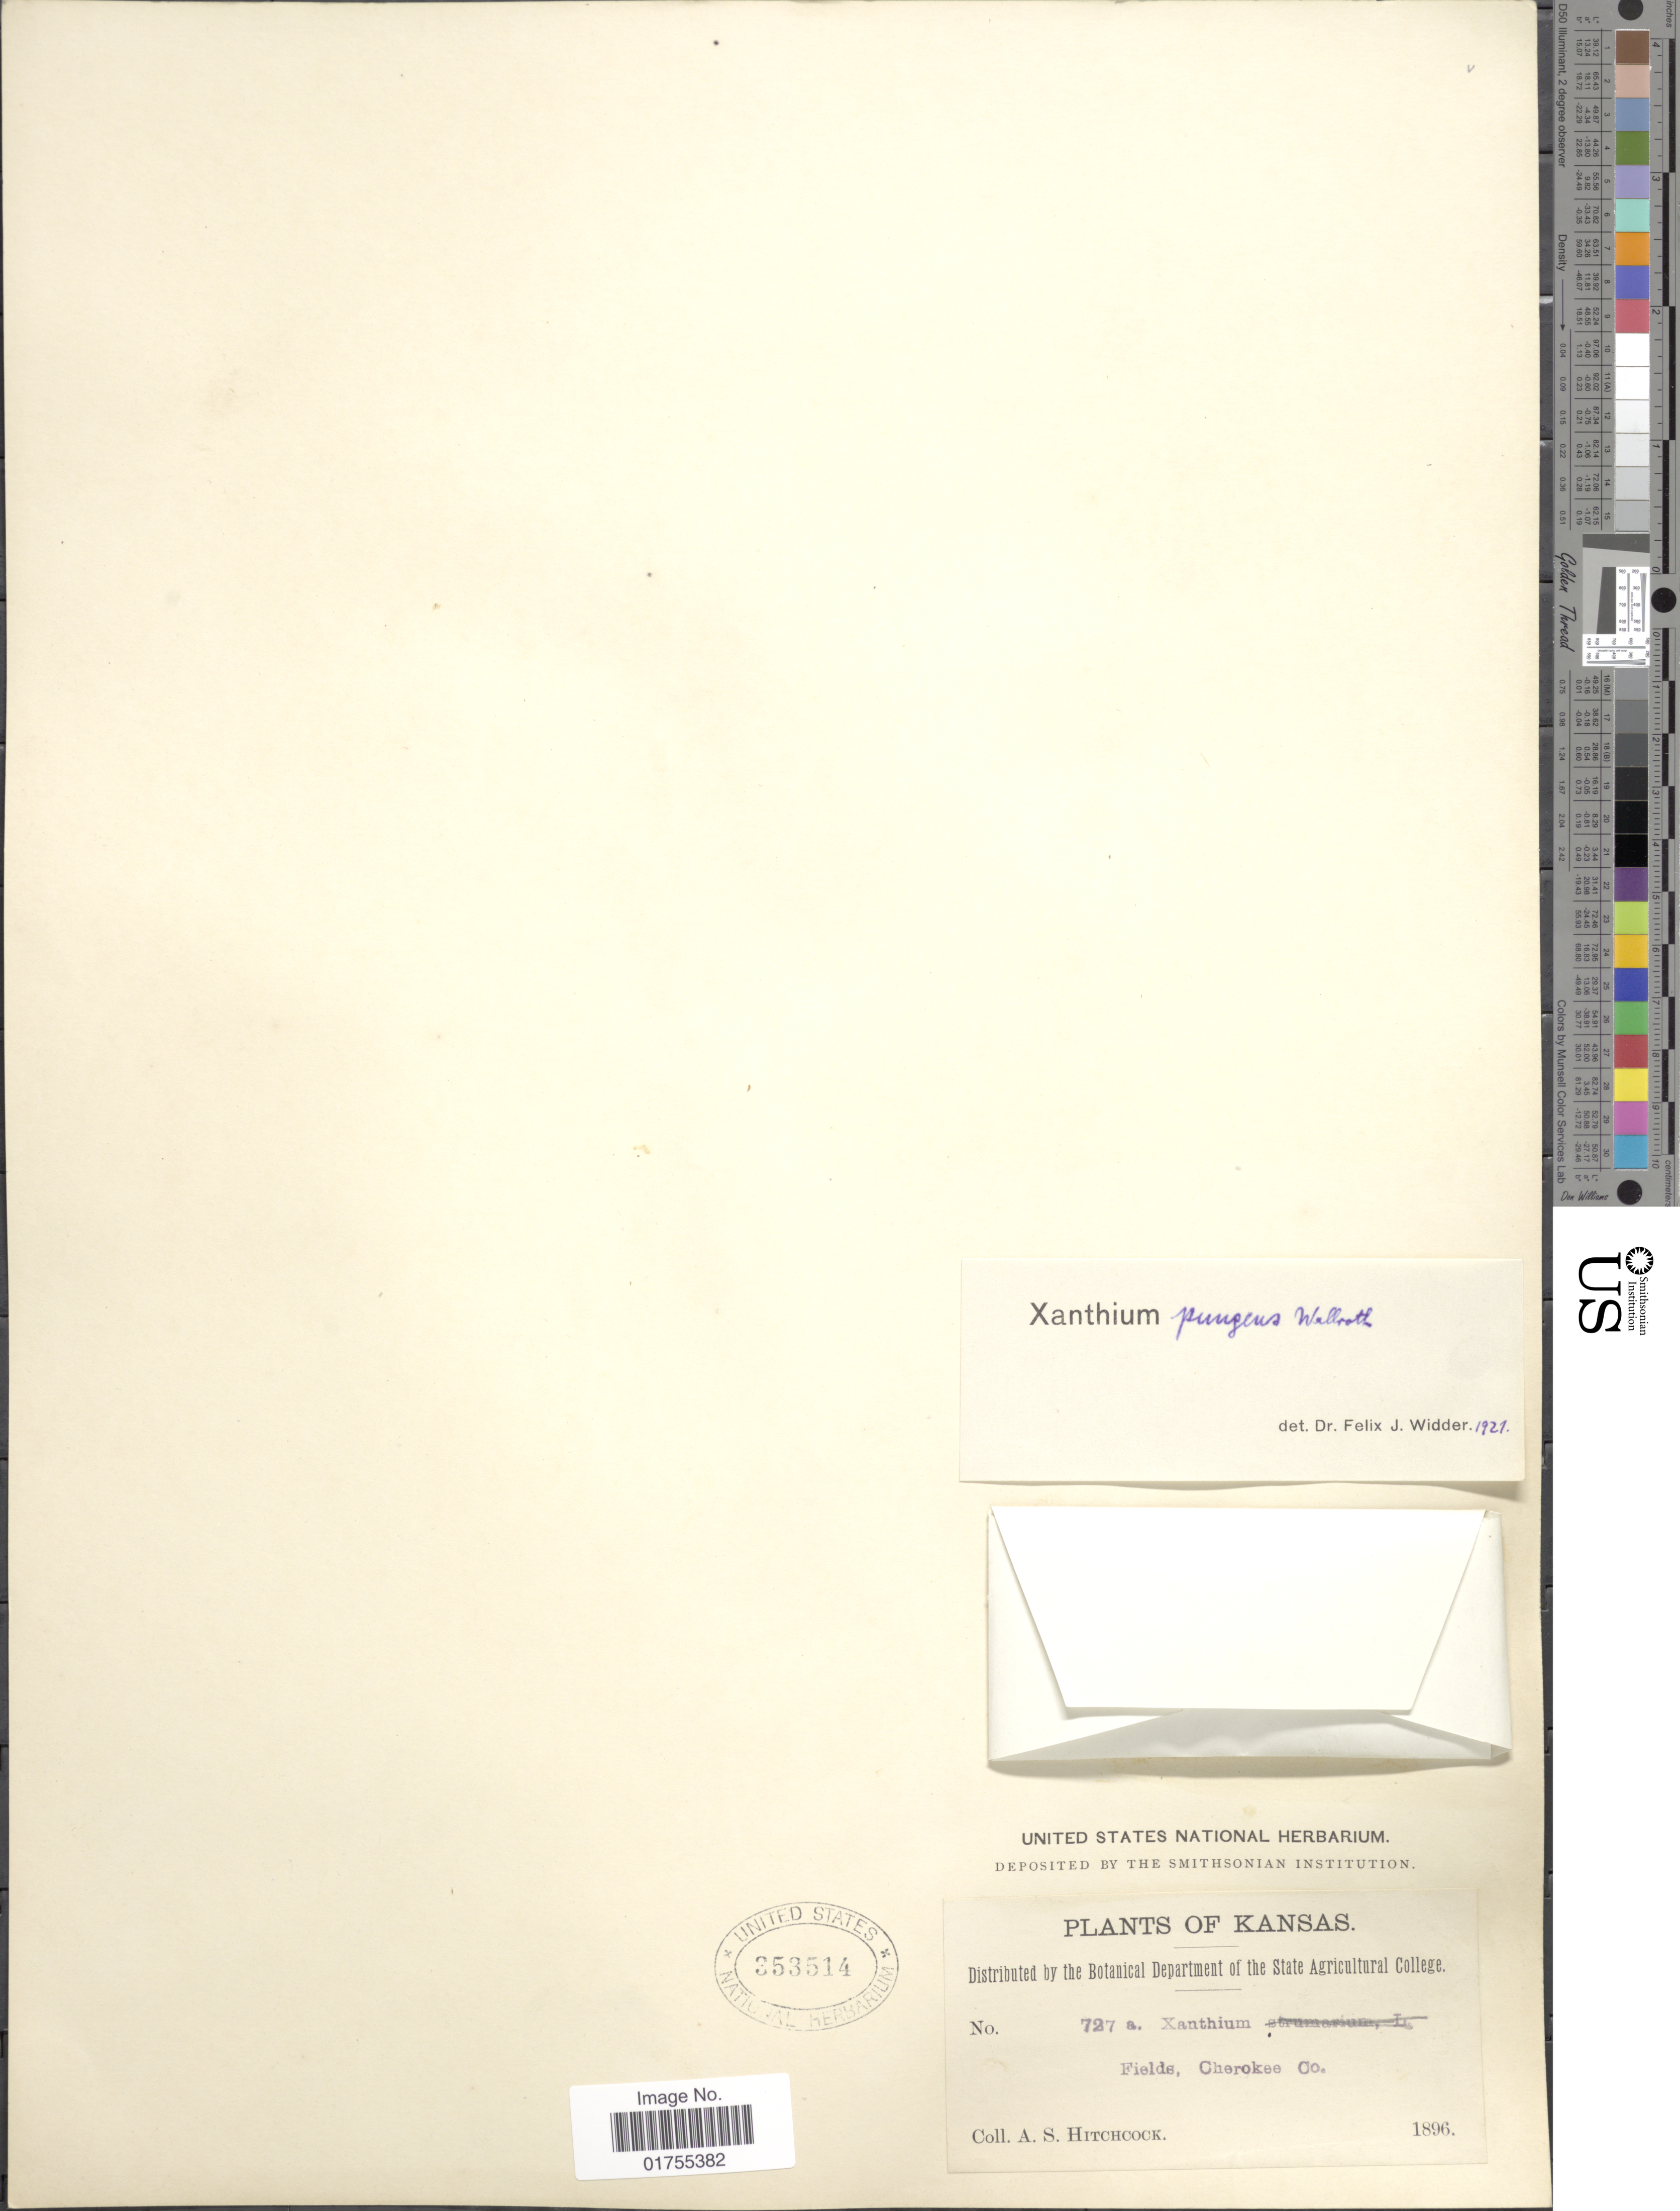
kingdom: Plantae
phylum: Tracheophyta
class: Magnoliopsida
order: Asterales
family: Asteraceae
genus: Xanthium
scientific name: Xanthium strumarium var. glabratum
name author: Mill.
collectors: A. S. Hitchcock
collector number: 727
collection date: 1896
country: United States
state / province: Kansas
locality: Fields, Cherokee Co.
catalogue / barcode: US 353514